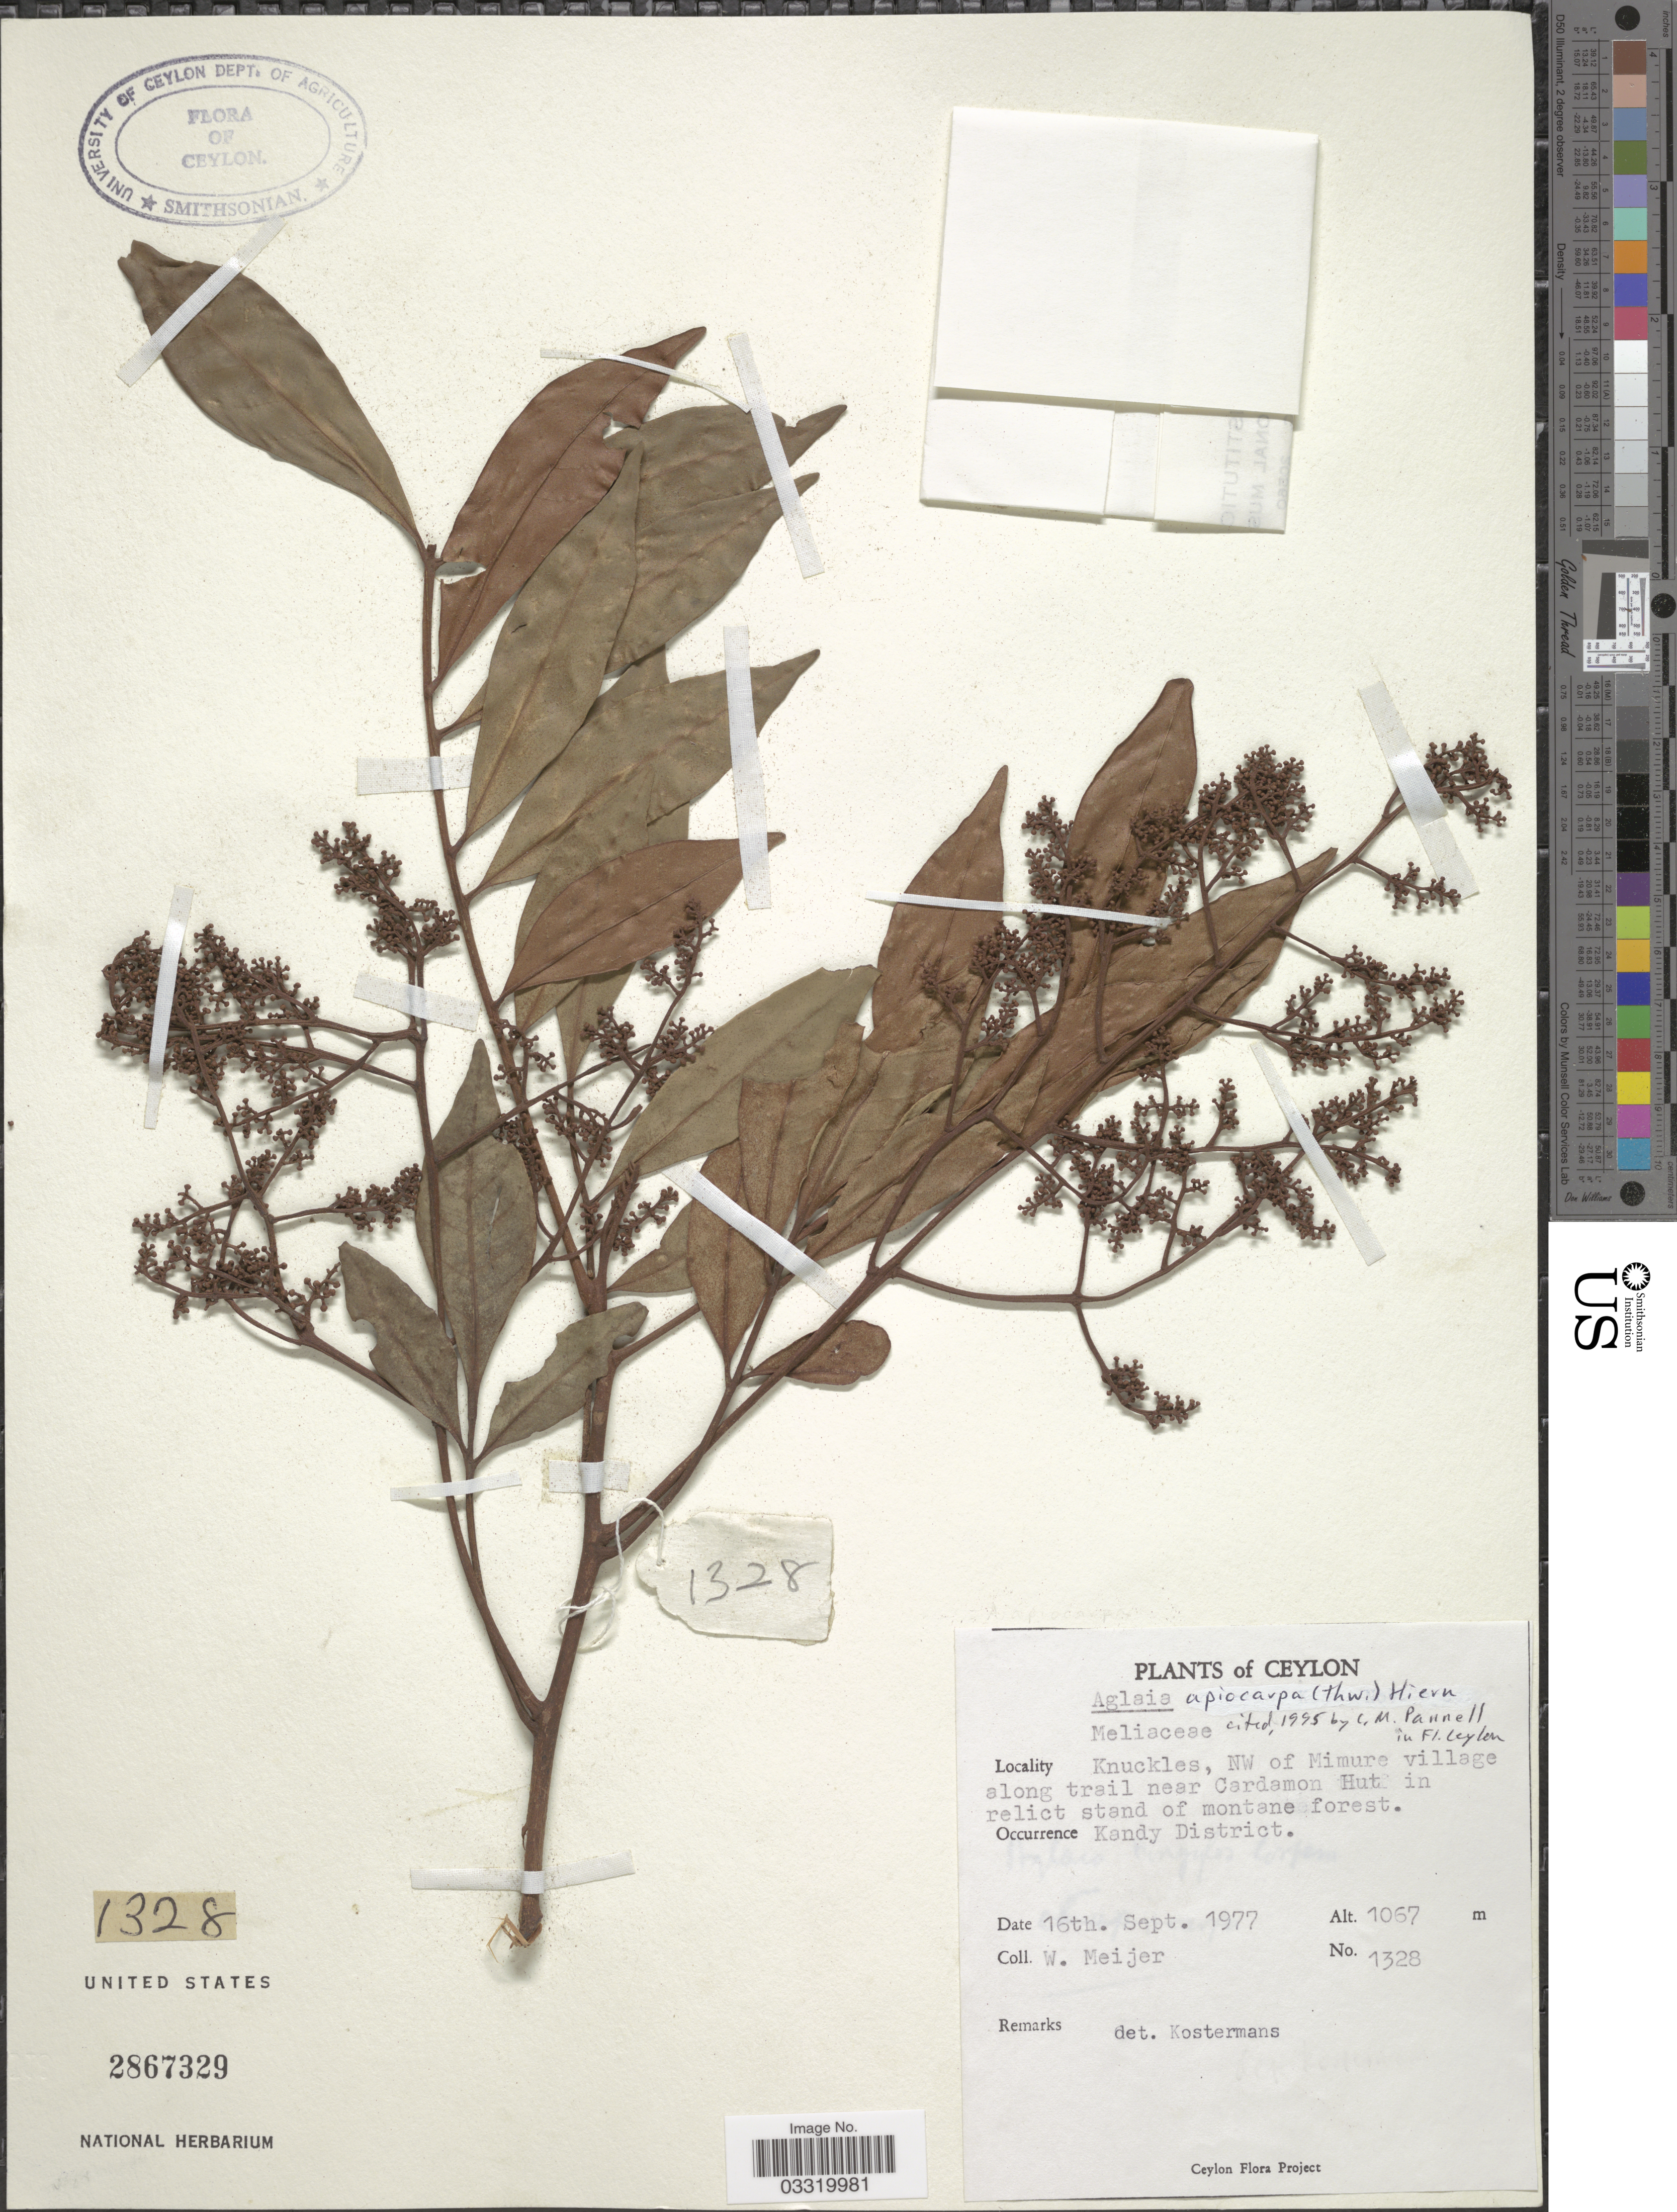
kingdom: Plantae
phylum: Tracheophyta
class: Magnoliopsida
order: Sapindales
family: Meliaceae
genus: Aglaia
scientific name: Aglaia apiocarpa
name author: Hiern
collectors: W. Meijer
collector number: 1328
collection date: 1977-09-16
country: Sri Lanka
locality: Ceylon. Knuckles, NW of Mimure village along trail near Cardamon Hut in relict stand of montane forest. Kandy District.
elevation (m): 1067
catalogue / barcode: US 2867329